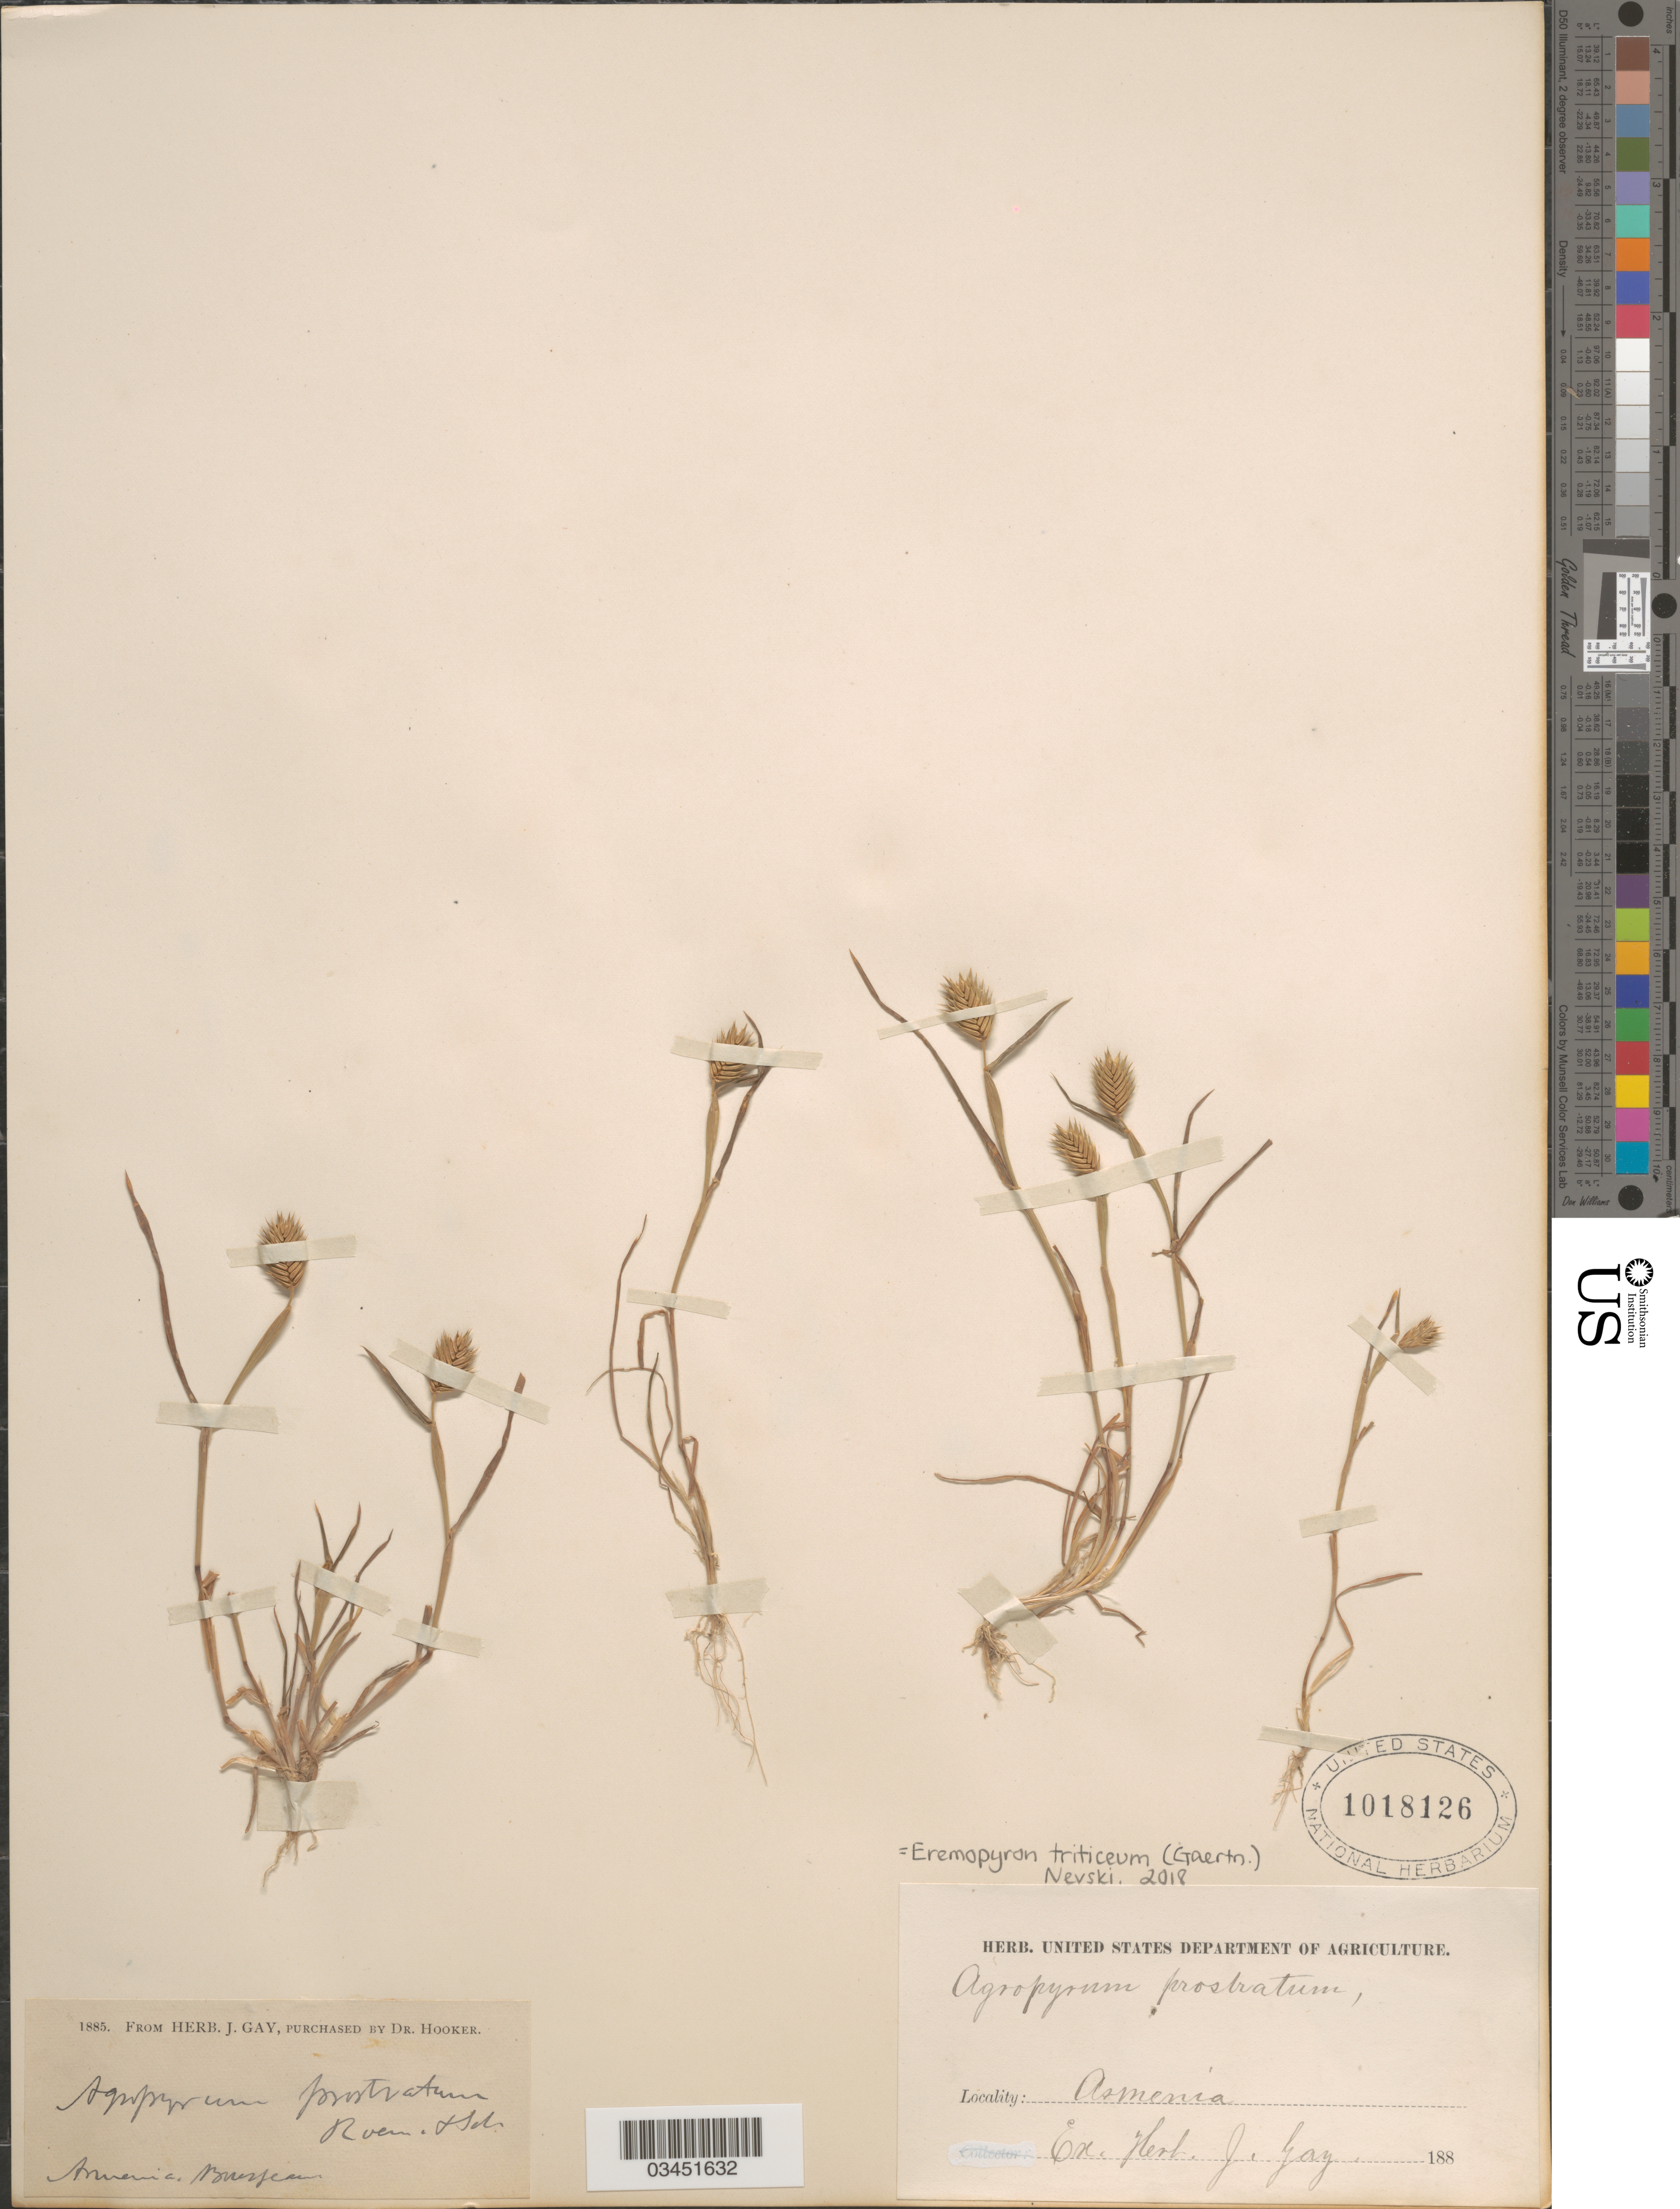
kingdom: Plantae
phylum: Tracheophyta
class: Liliopsida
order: Poales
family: Poaceae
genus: Eremopyrum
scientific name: Eremopyrum triticeum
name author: (Gaertn.) Nevski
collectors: -. Bourgeau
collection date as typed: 188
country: Armenia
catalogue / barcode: US 1018126